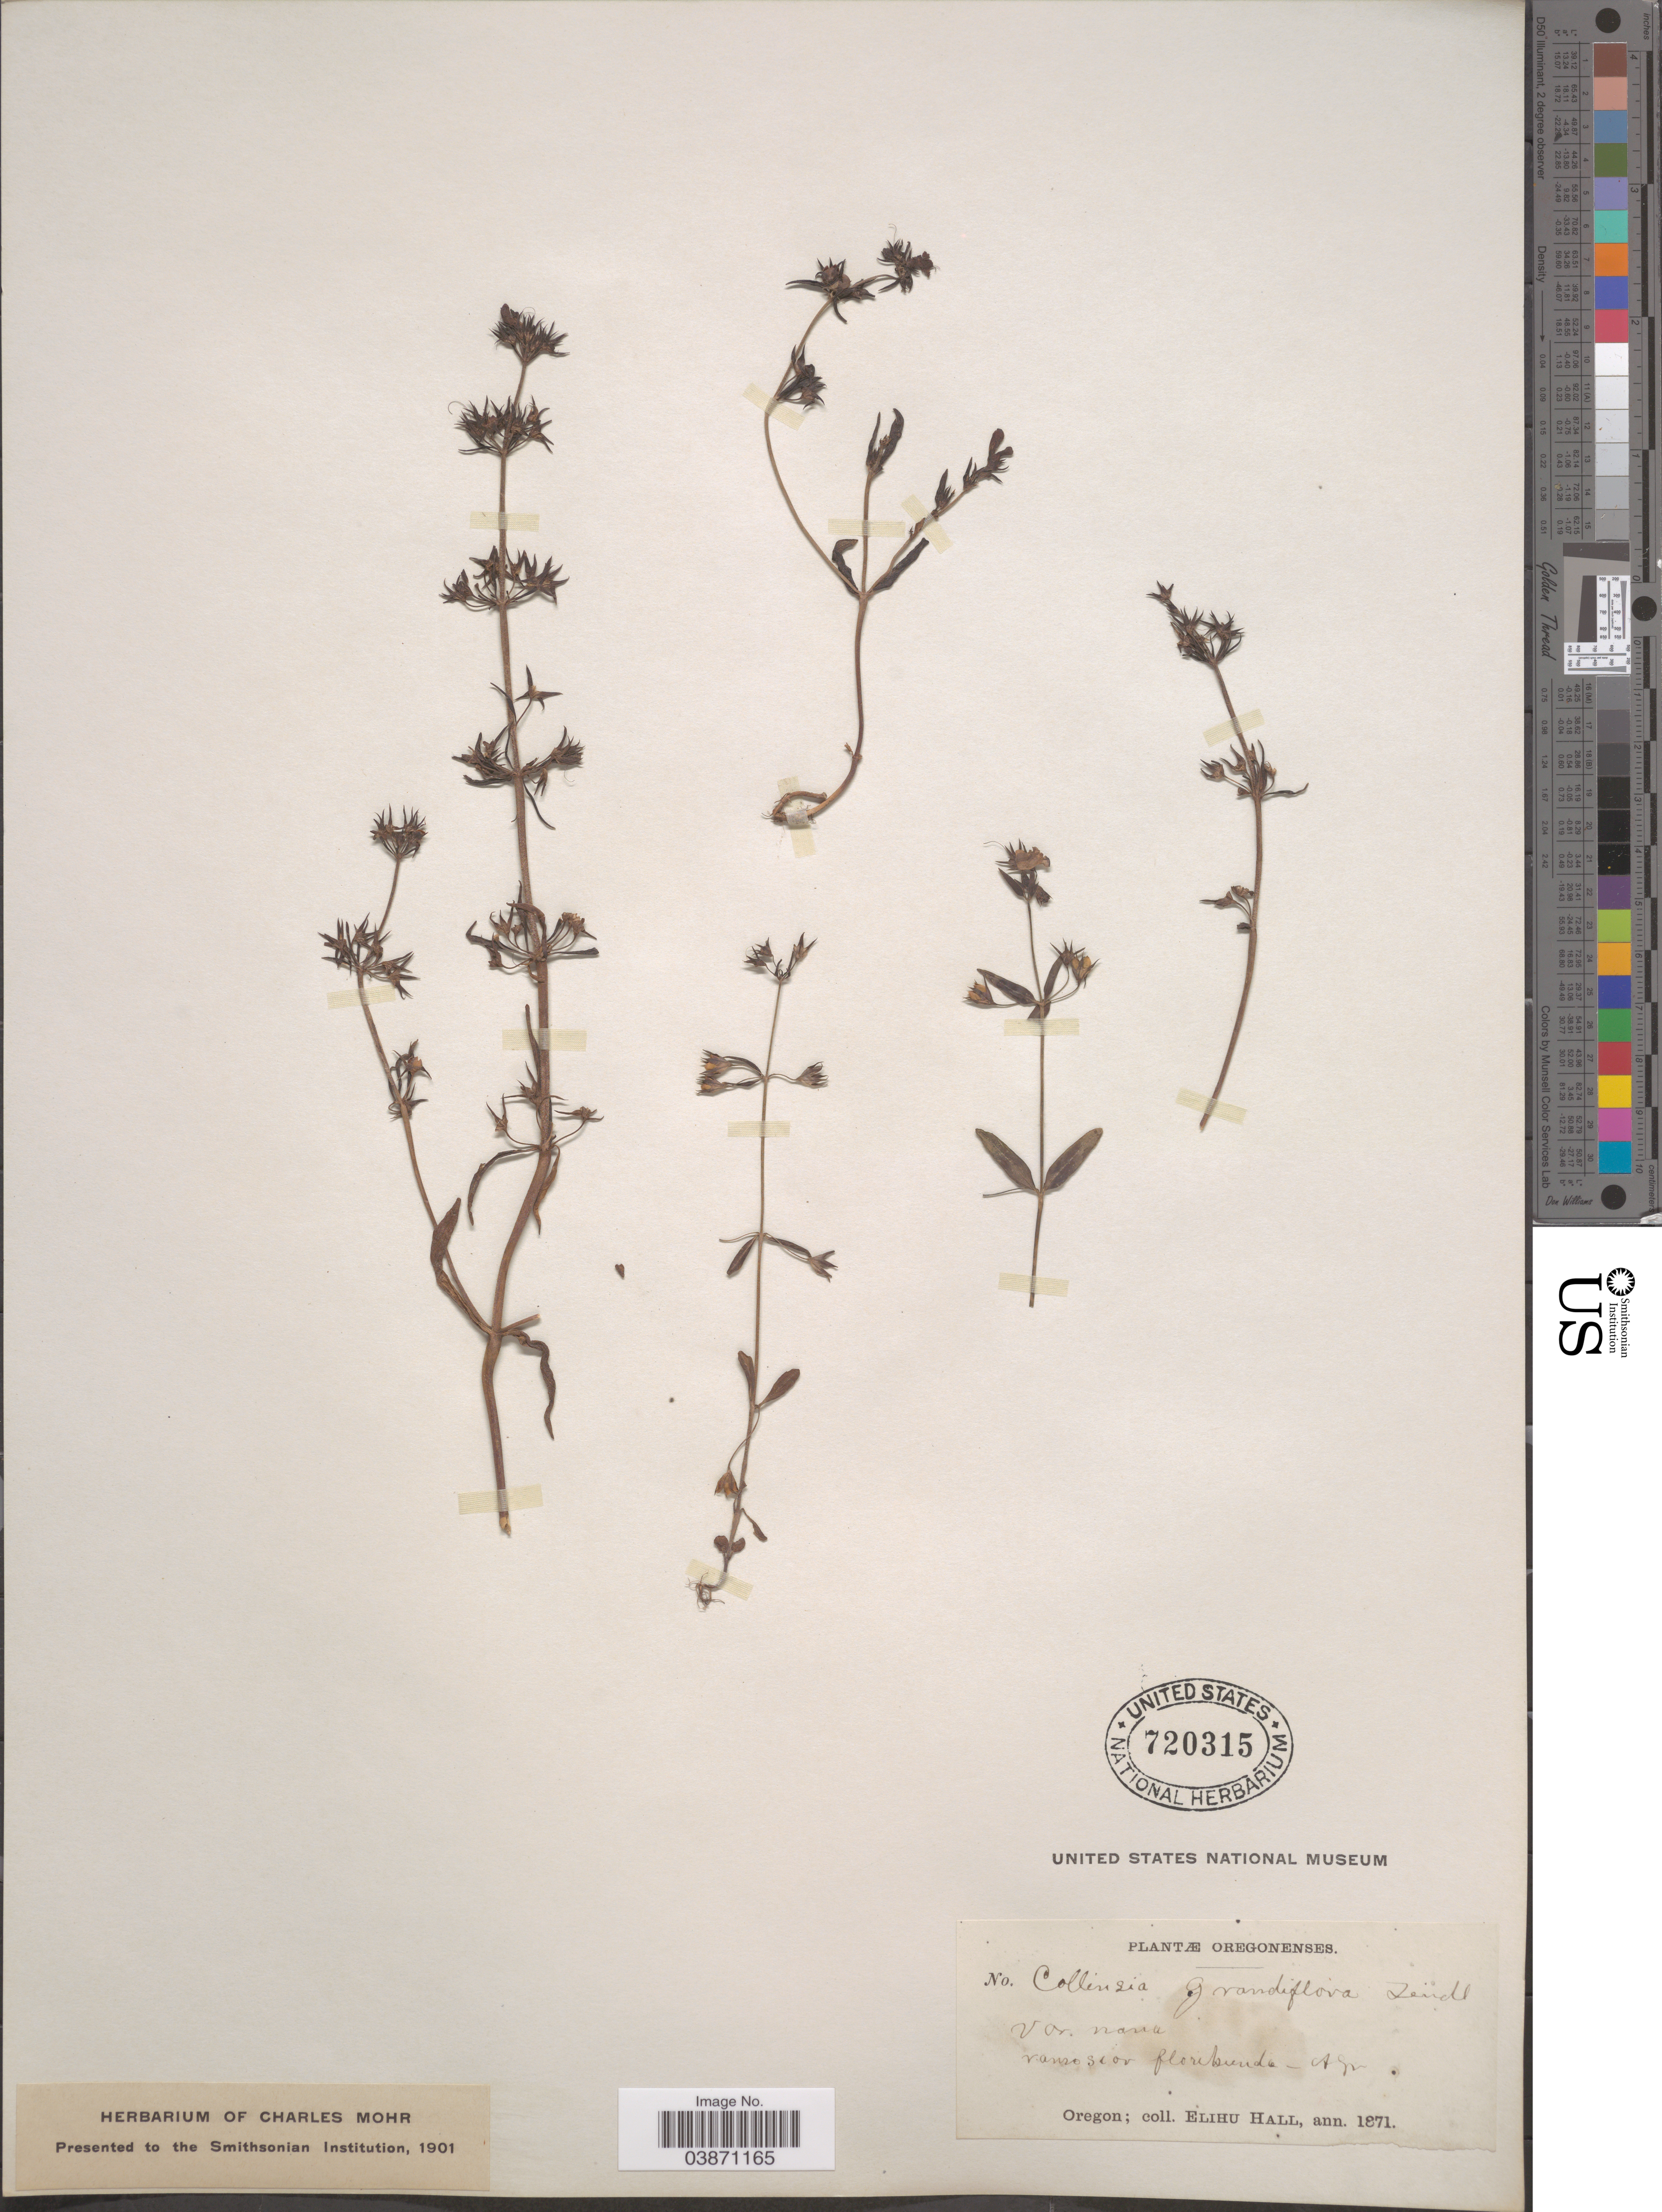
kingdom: Plantae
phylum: Tracheophyta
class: Magnoliopsida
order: Lamiales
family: Plantaginaceae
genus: Collinsia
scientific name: Collinsia grandiflora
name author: Lindl.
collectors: E. Hall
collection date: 1871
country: United States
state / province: Oregon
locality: Salem [possibly the location on label]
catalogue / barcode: US 720315